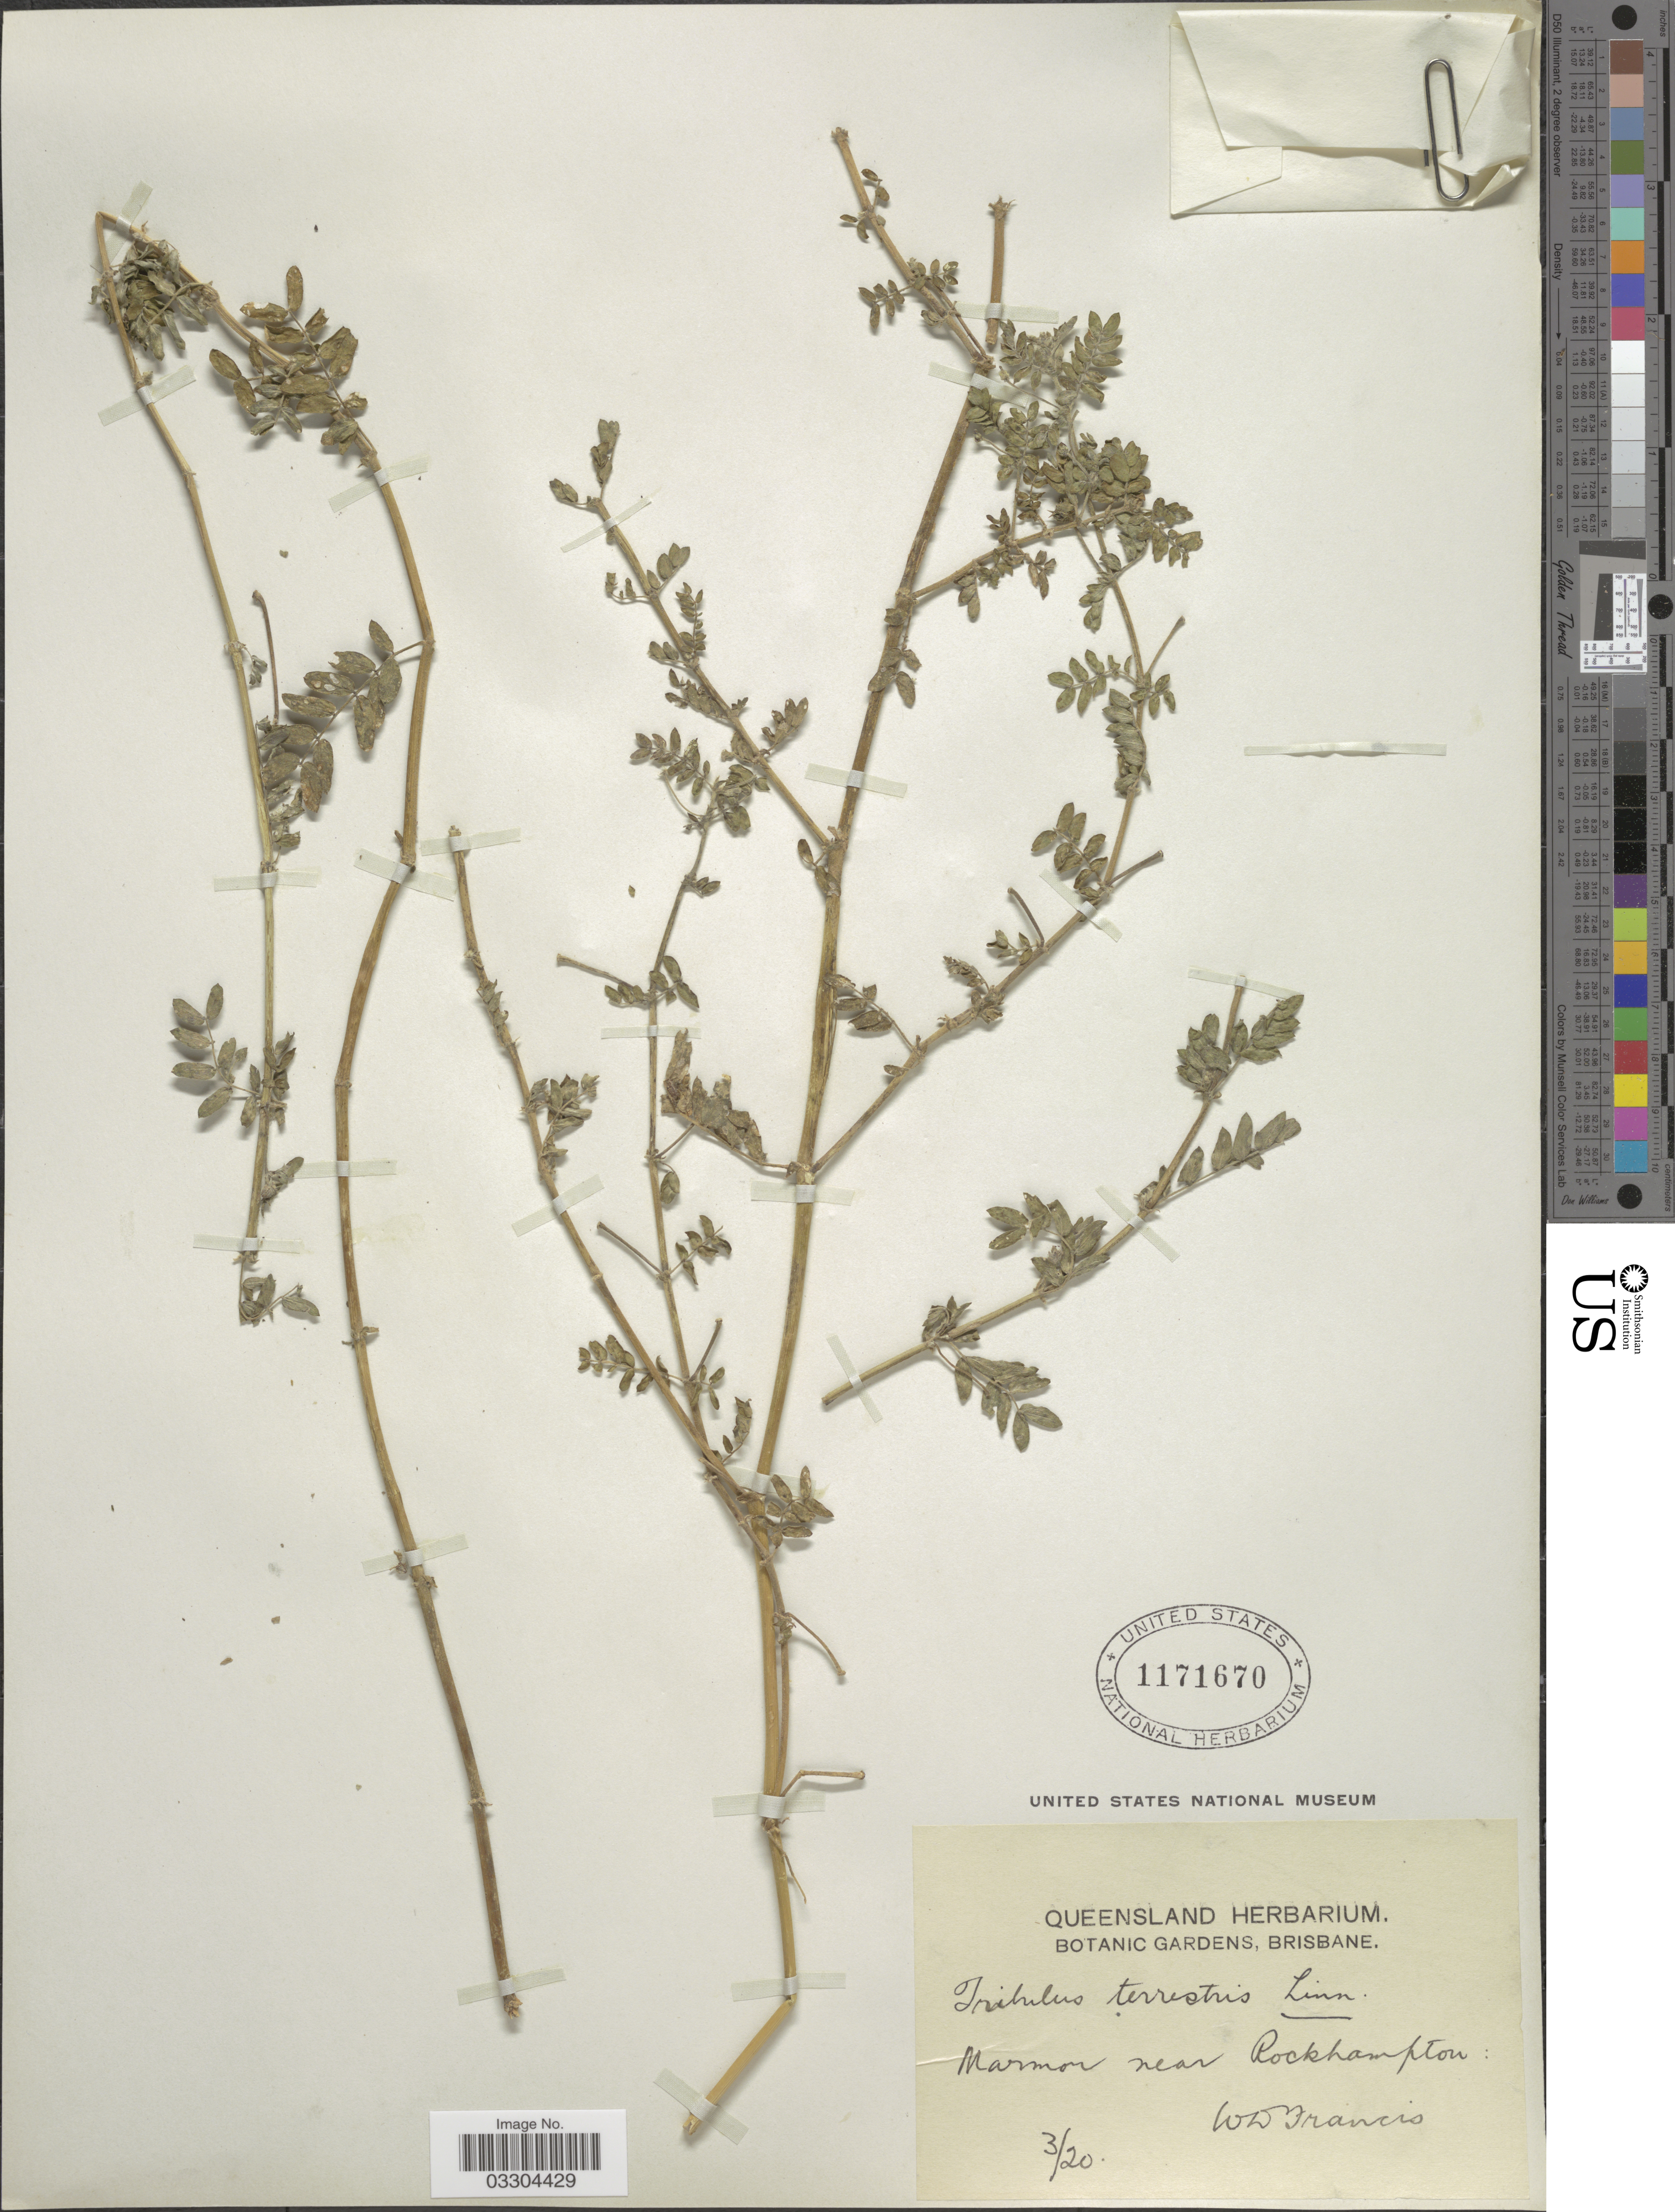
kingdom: Plantae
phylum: Tracheophyta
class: Magnoliopsida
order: Zygophyllales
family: Zygophyllaceae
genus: Tribulus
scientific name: Tribulus terrestris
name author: L.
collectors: W. Francis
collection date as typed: Transcribed d/m/y: /3/20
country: Australia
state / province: Queensland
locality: Marmon near Rockhampton.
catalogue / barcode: US 1171670